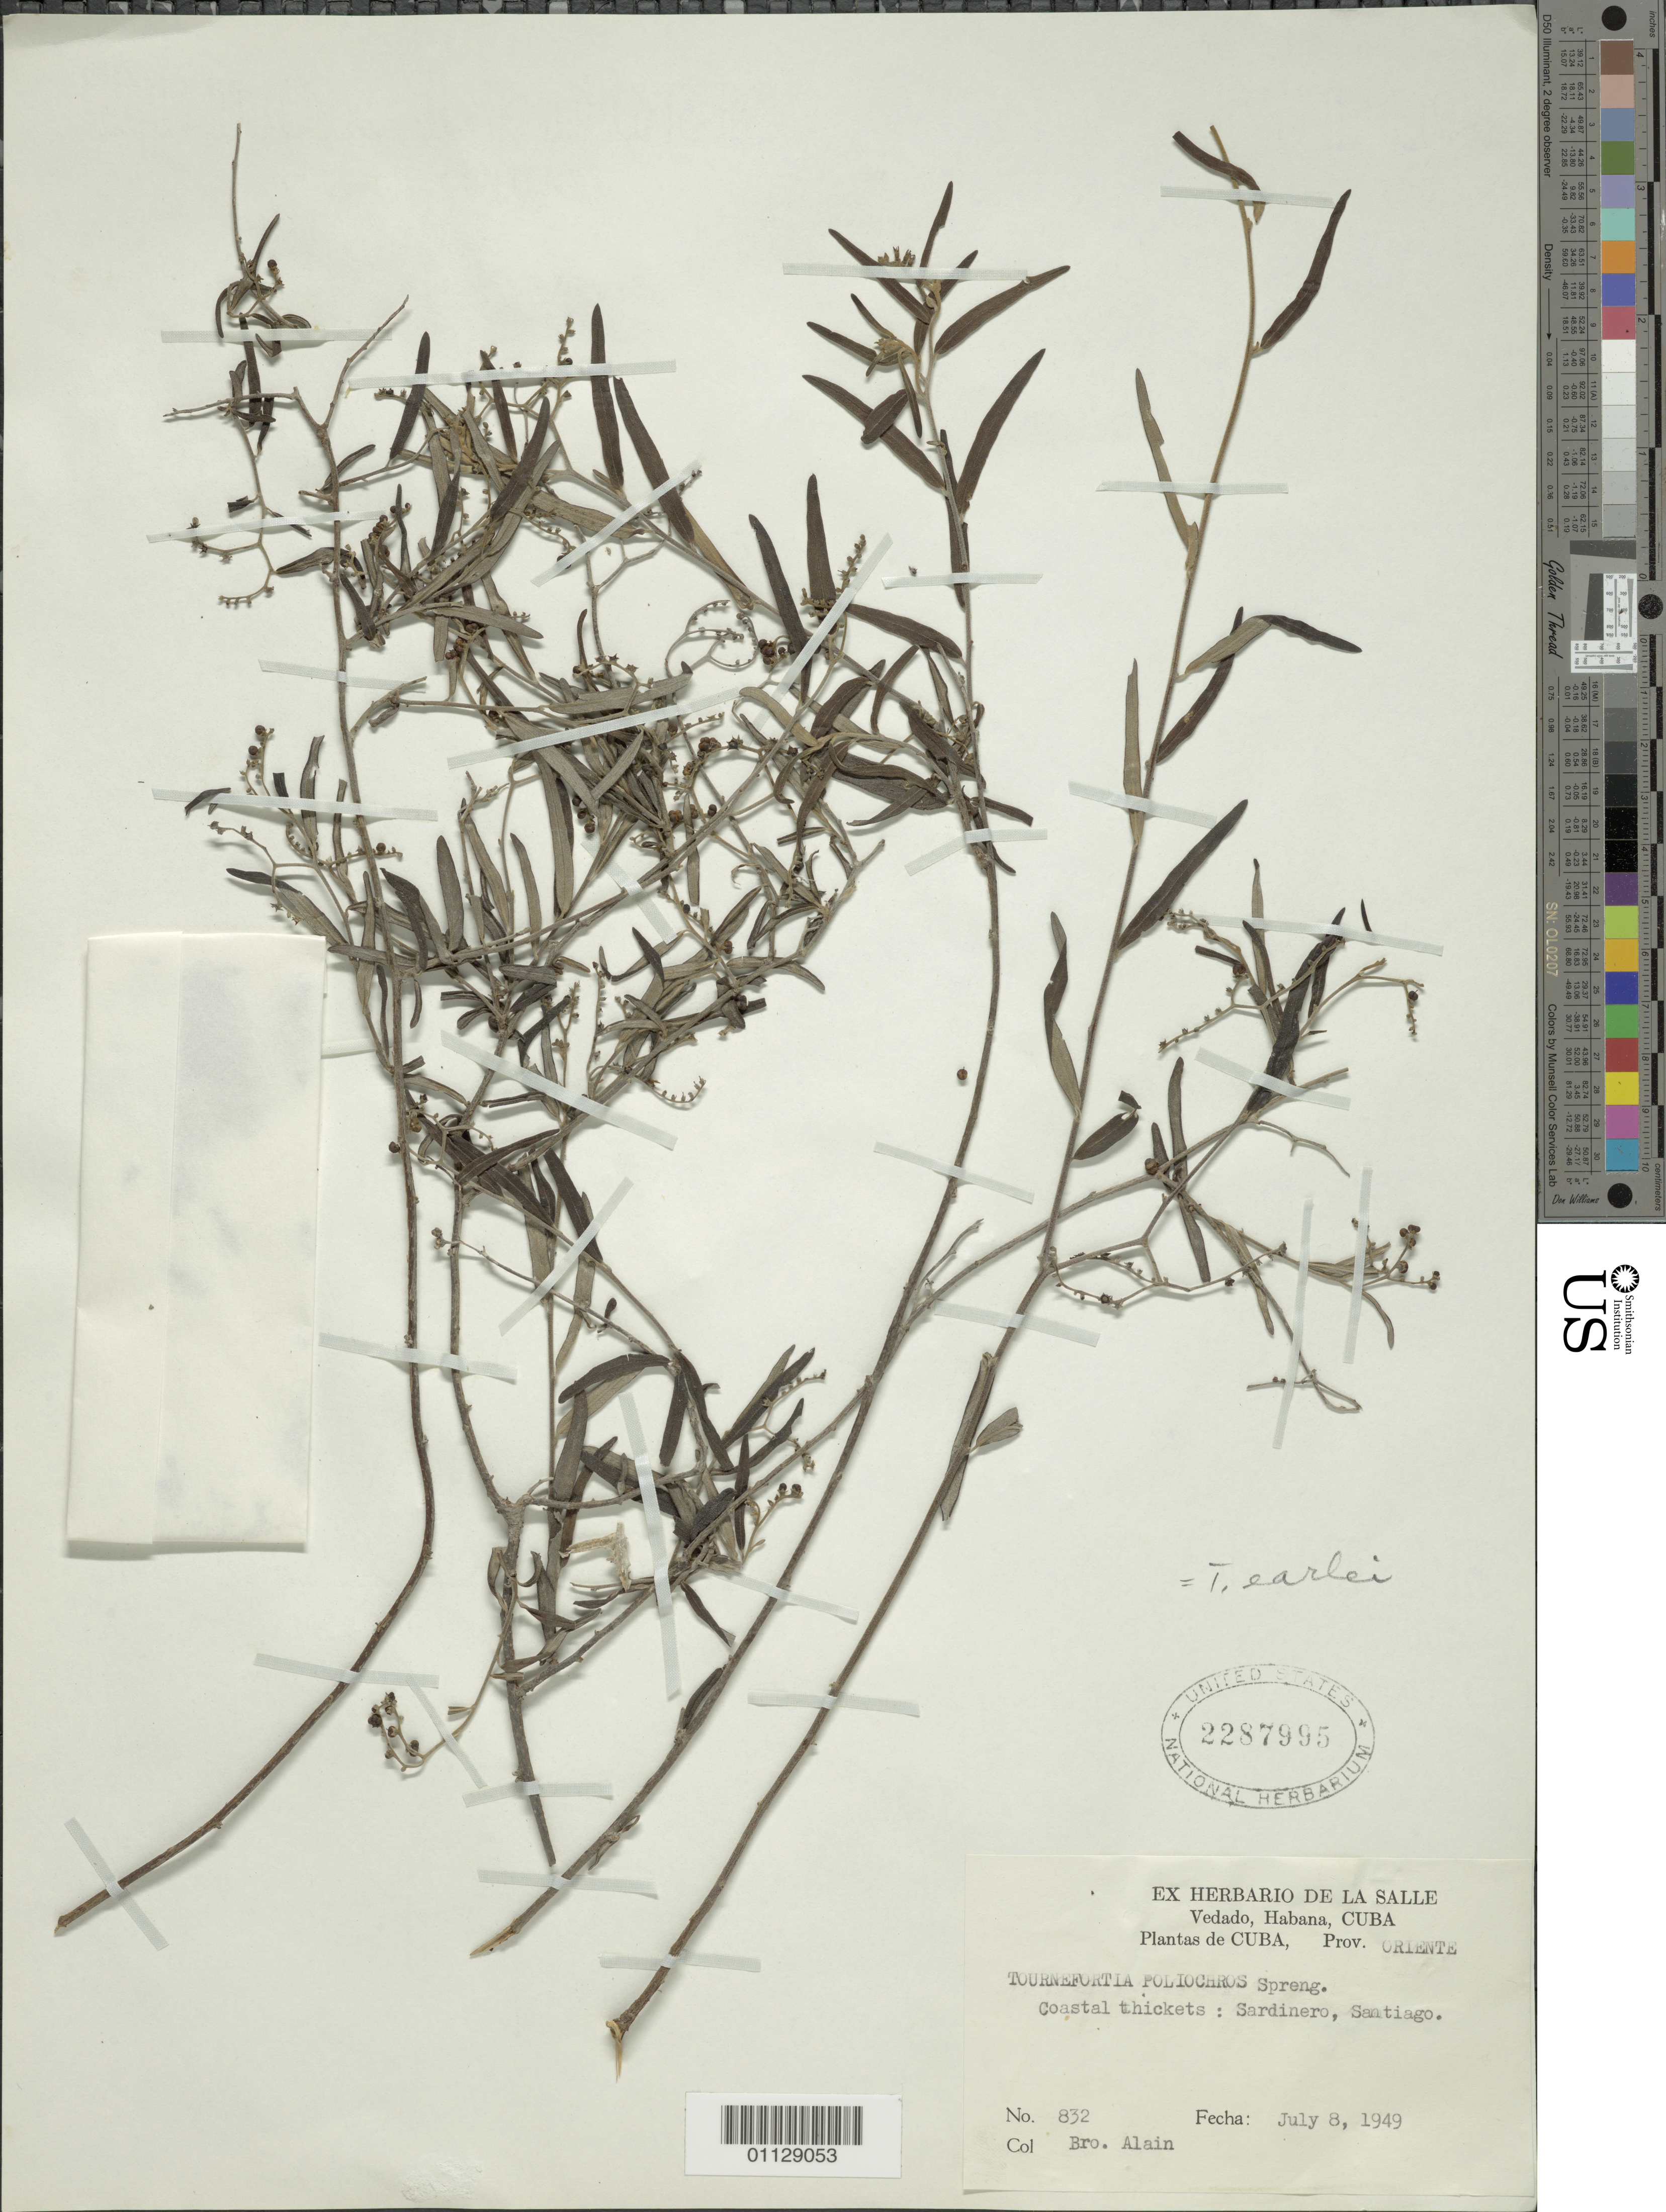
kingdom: Plantae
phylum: Tracheophyta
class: Magnoliopsida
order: Boraginales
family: Heliotropiaceae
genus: Tournefortia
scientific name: Tournefortia poliochros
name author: Spreng.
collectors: A. H. Liogier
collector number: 832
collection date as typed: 08 Jul 1949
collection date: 1949-07-08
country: Cuba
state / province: Oriente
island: Cuba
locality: Coastal thickets: Sardinero, Santiago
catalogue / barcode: US 2287995